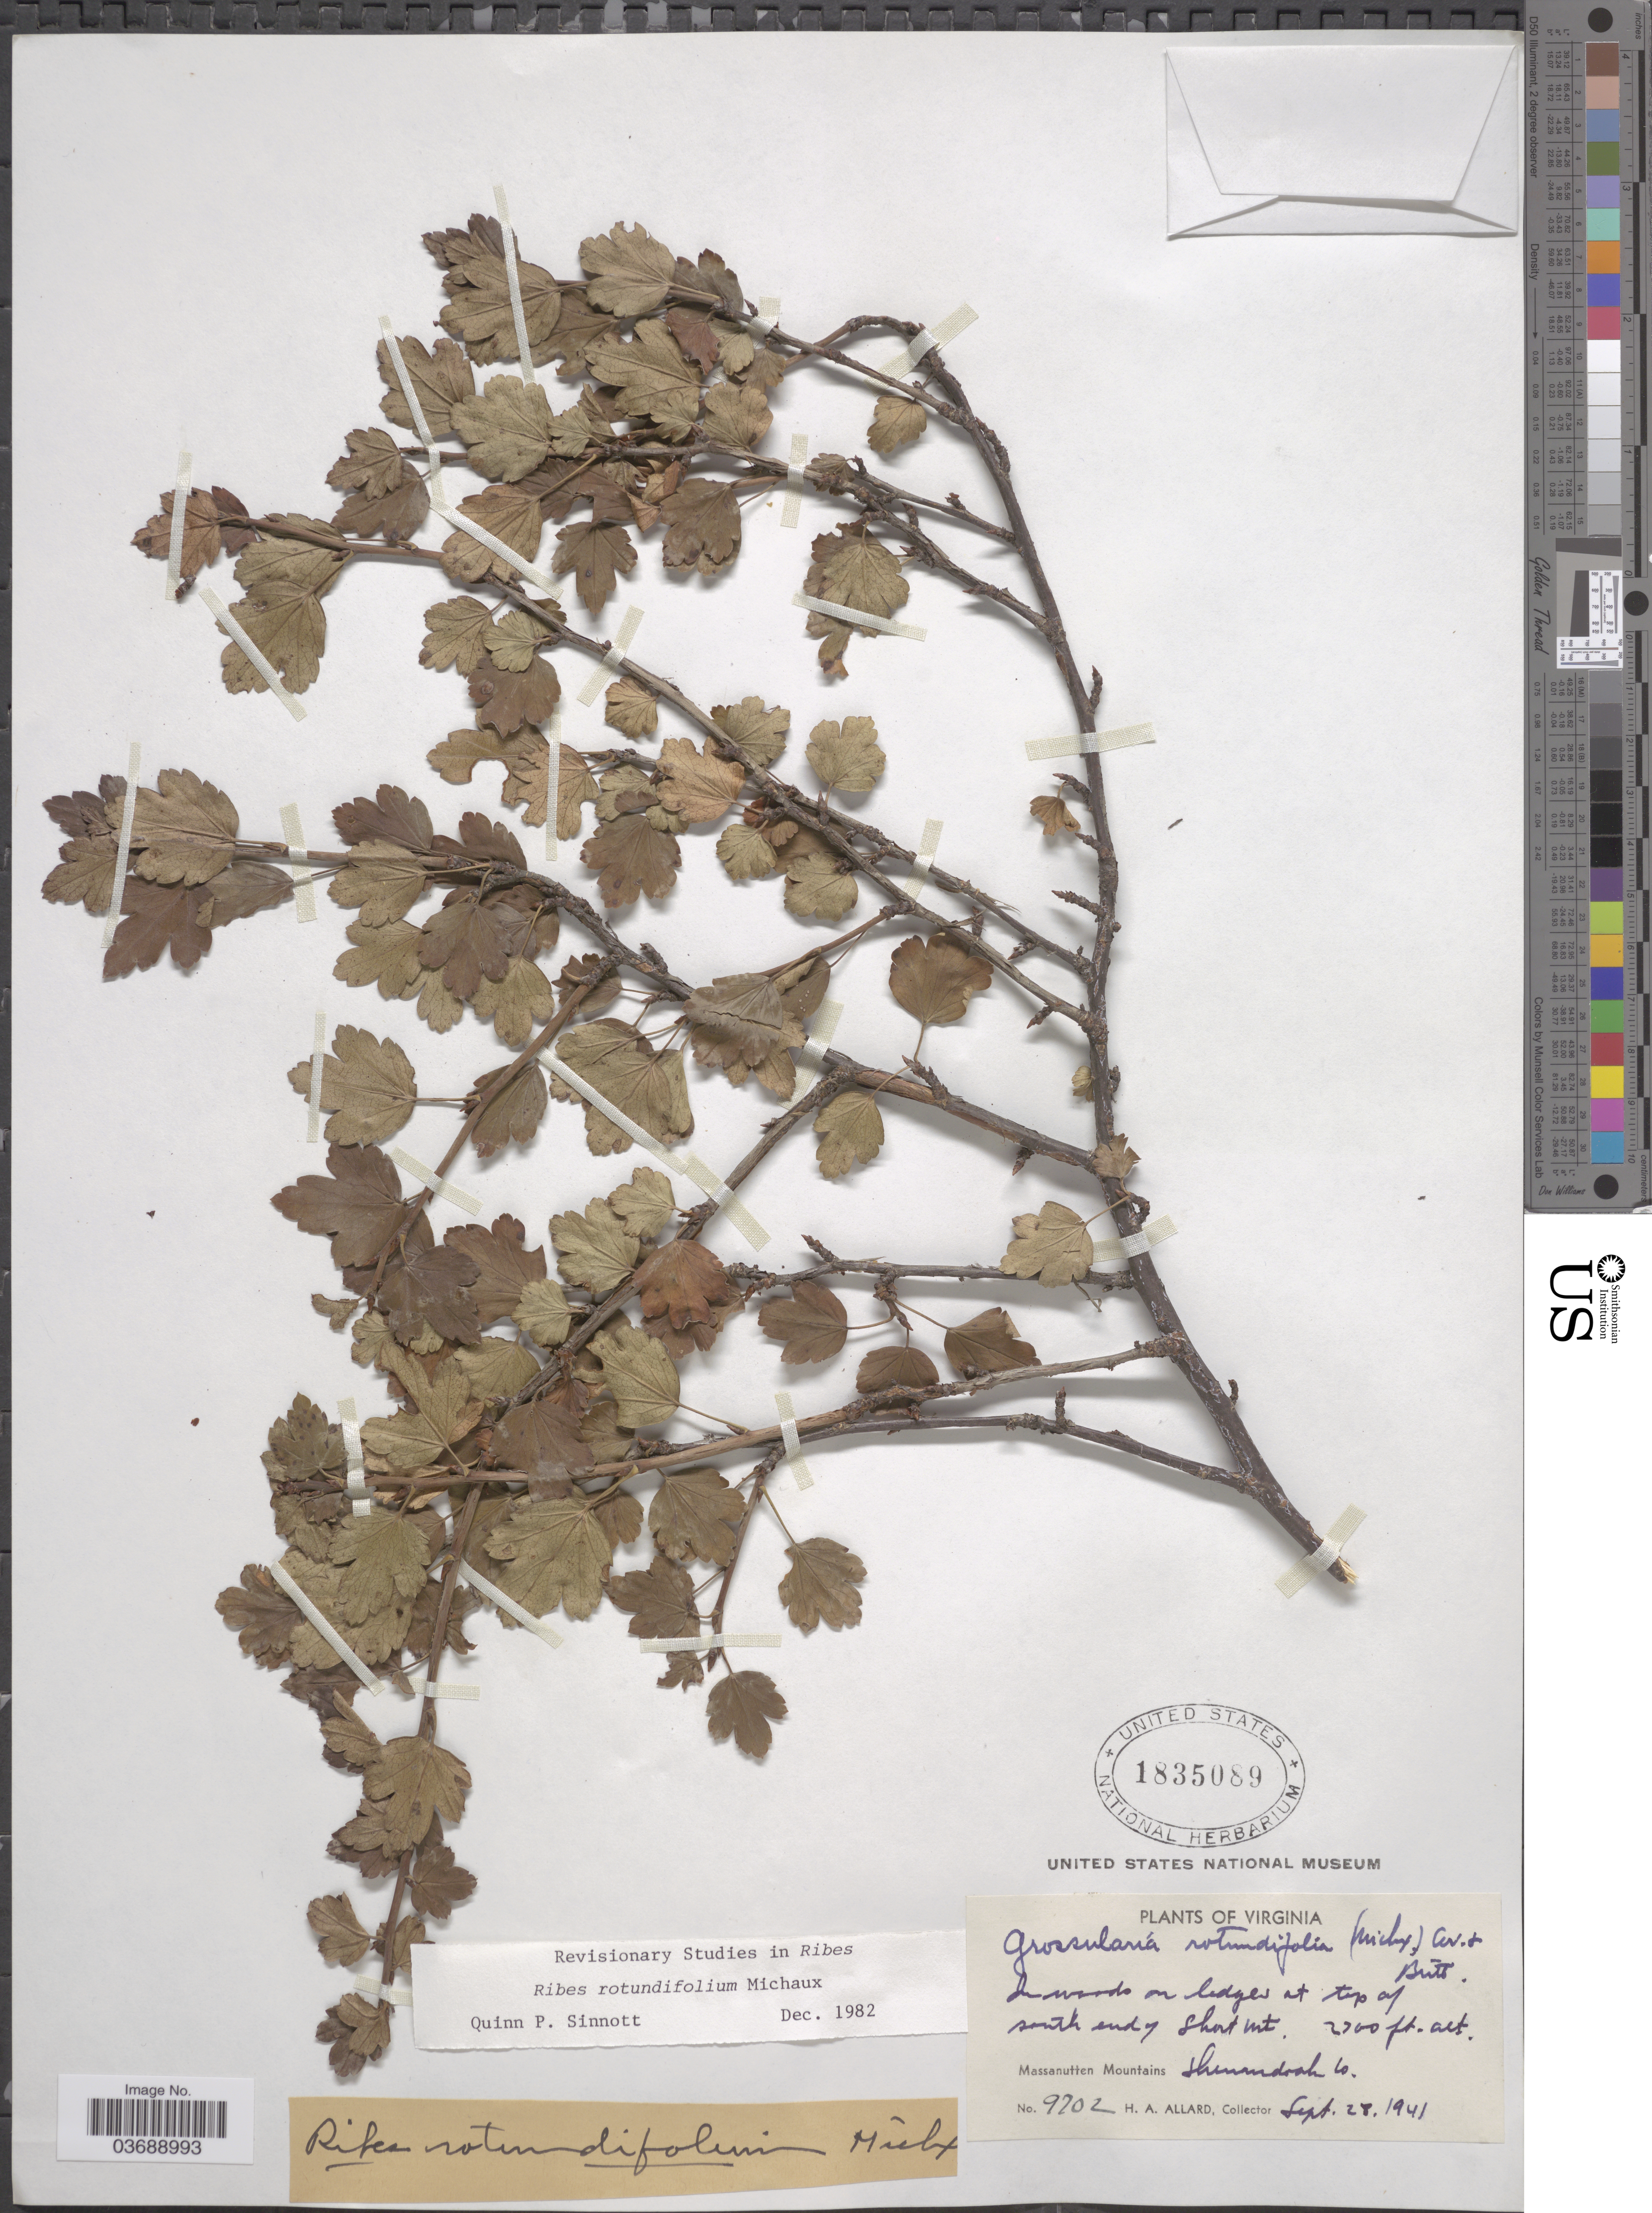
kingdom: Plantae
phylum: Tracheophyta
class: Magnoliopsida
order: Saxifragales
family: Grossulariaceae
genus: Ribes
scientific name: Ribes rotundifolium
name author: Michx.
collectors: H. A. Allard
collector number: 9702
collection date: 1941-09-28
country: United States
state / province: Virginia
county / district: Shenandoah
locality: In woods on ledges at top of south end of Short Mt. Massanutten Mountains. Shenandoah Co.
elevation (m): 823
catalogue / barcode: US 1835089